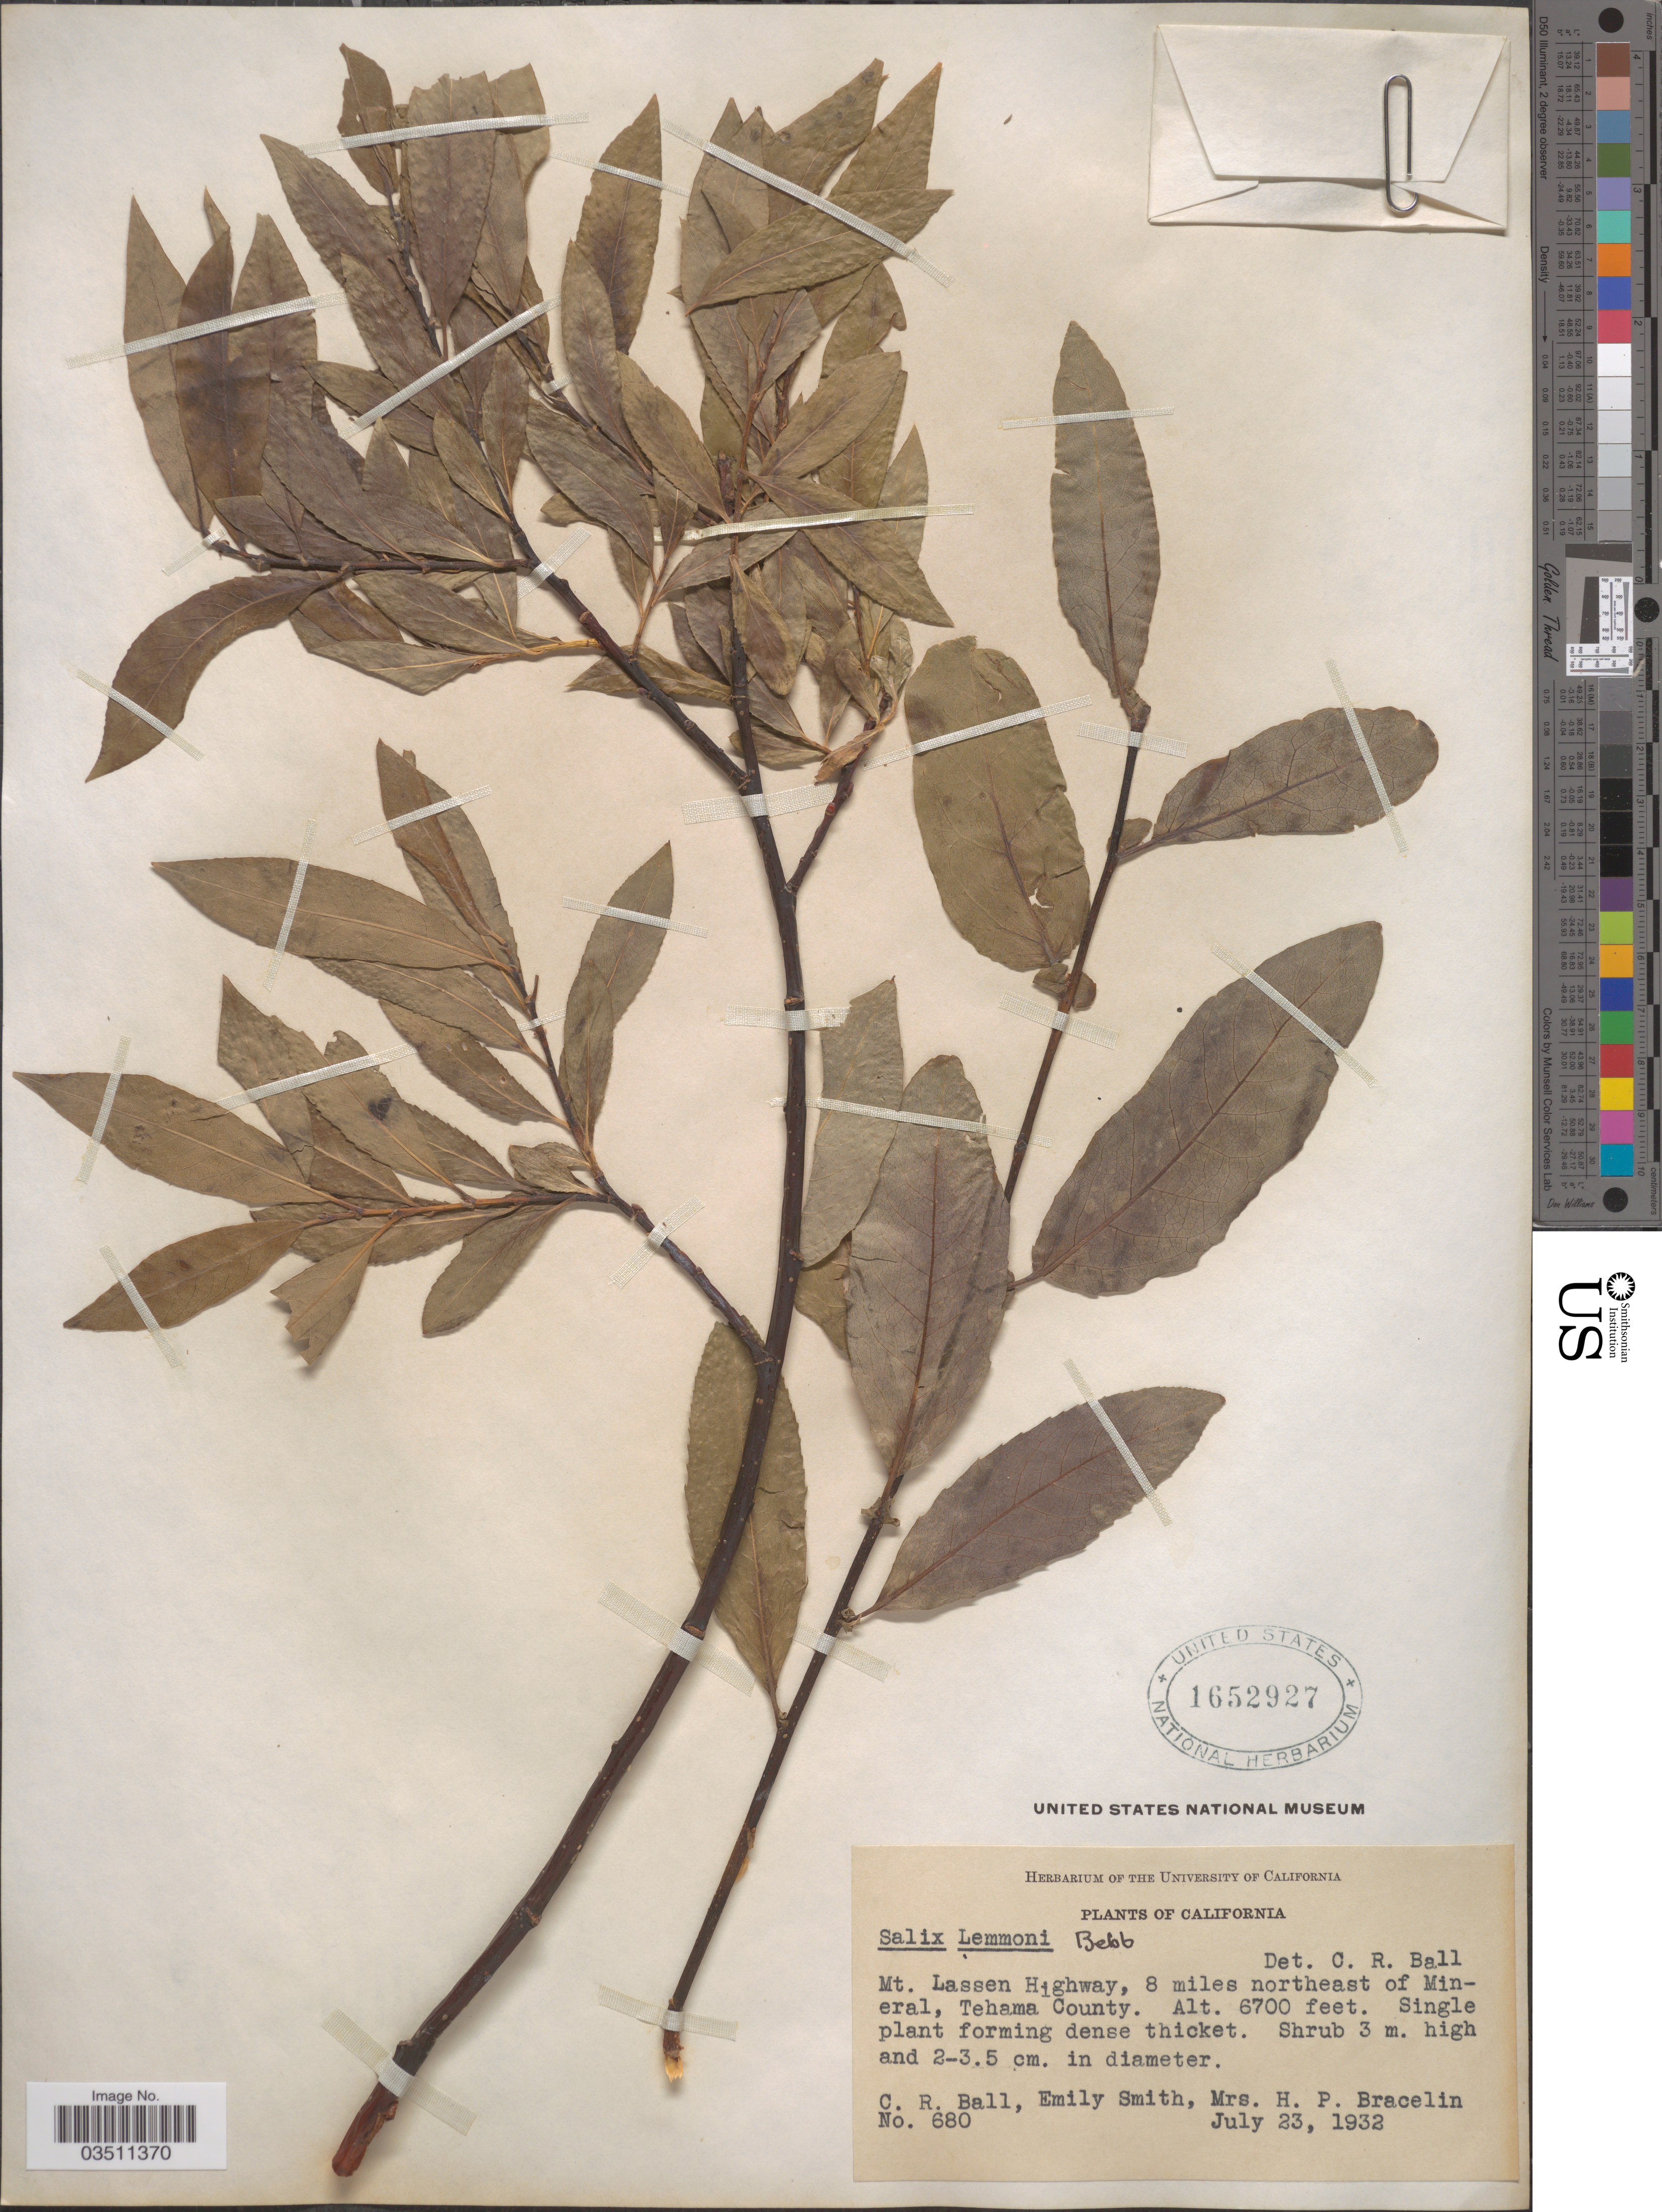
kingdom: Plantae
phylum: Tracheophyta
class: Magnoliopsida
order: Malpighiales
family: Salicaceae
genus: Salix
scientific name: Salix lemmonii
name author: Bebb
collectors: C. R. Ball, E. Smith & H. Bracelin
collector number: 680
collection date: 1932-07-23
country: United States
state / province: California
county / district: Tehama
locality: Mt. Lassen Highway, 8 miles northeast of Mineral, Tehama County.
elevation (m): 2042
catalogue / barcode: US 1652927